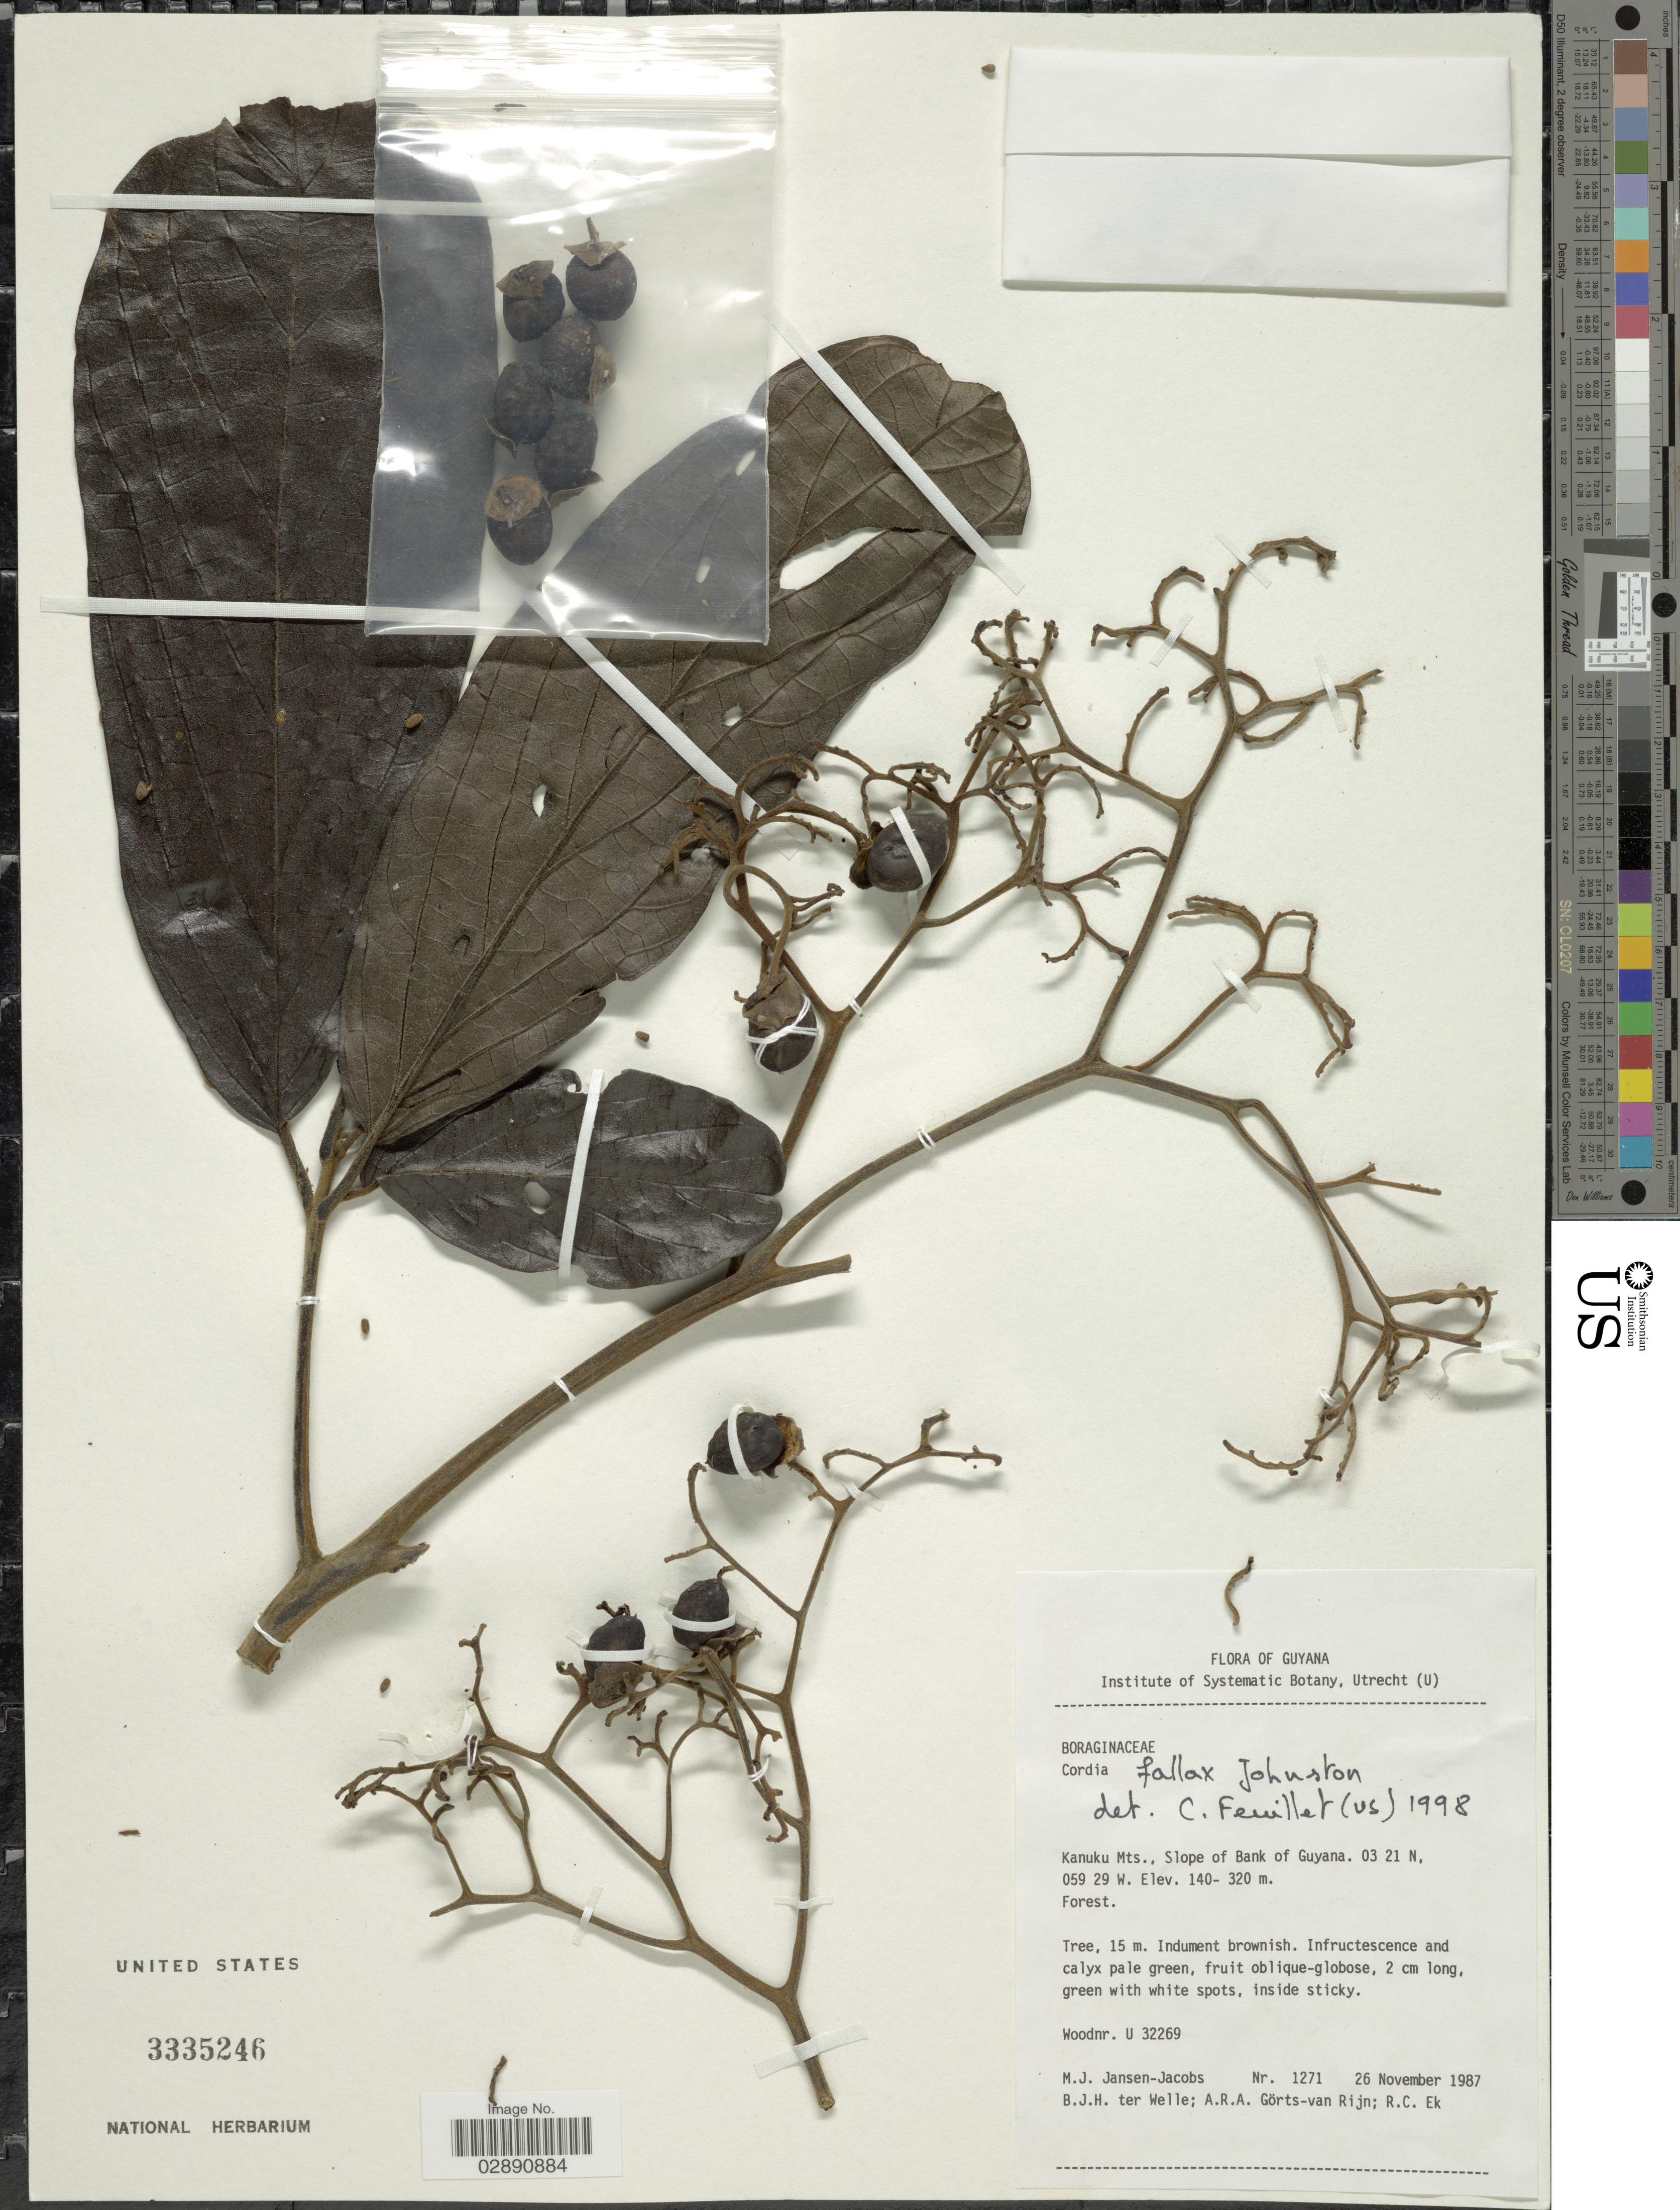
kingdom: Plantae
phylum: Tracheophyta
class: Magnoliopsida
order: Boraginales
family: Cordiaceae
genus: Cordia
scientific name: Cordia fallax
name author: I.M. Johnst.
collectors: M. J. Jansen-Jacobs, B. Welle, A. .R. A. Görts-van Rijn & R. C. Ek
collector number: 1271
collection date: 1987-11-26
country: Guyana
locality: Kanuku Mts., Slope of Bank of Guyana.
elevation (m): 140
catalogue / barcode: US 3335246